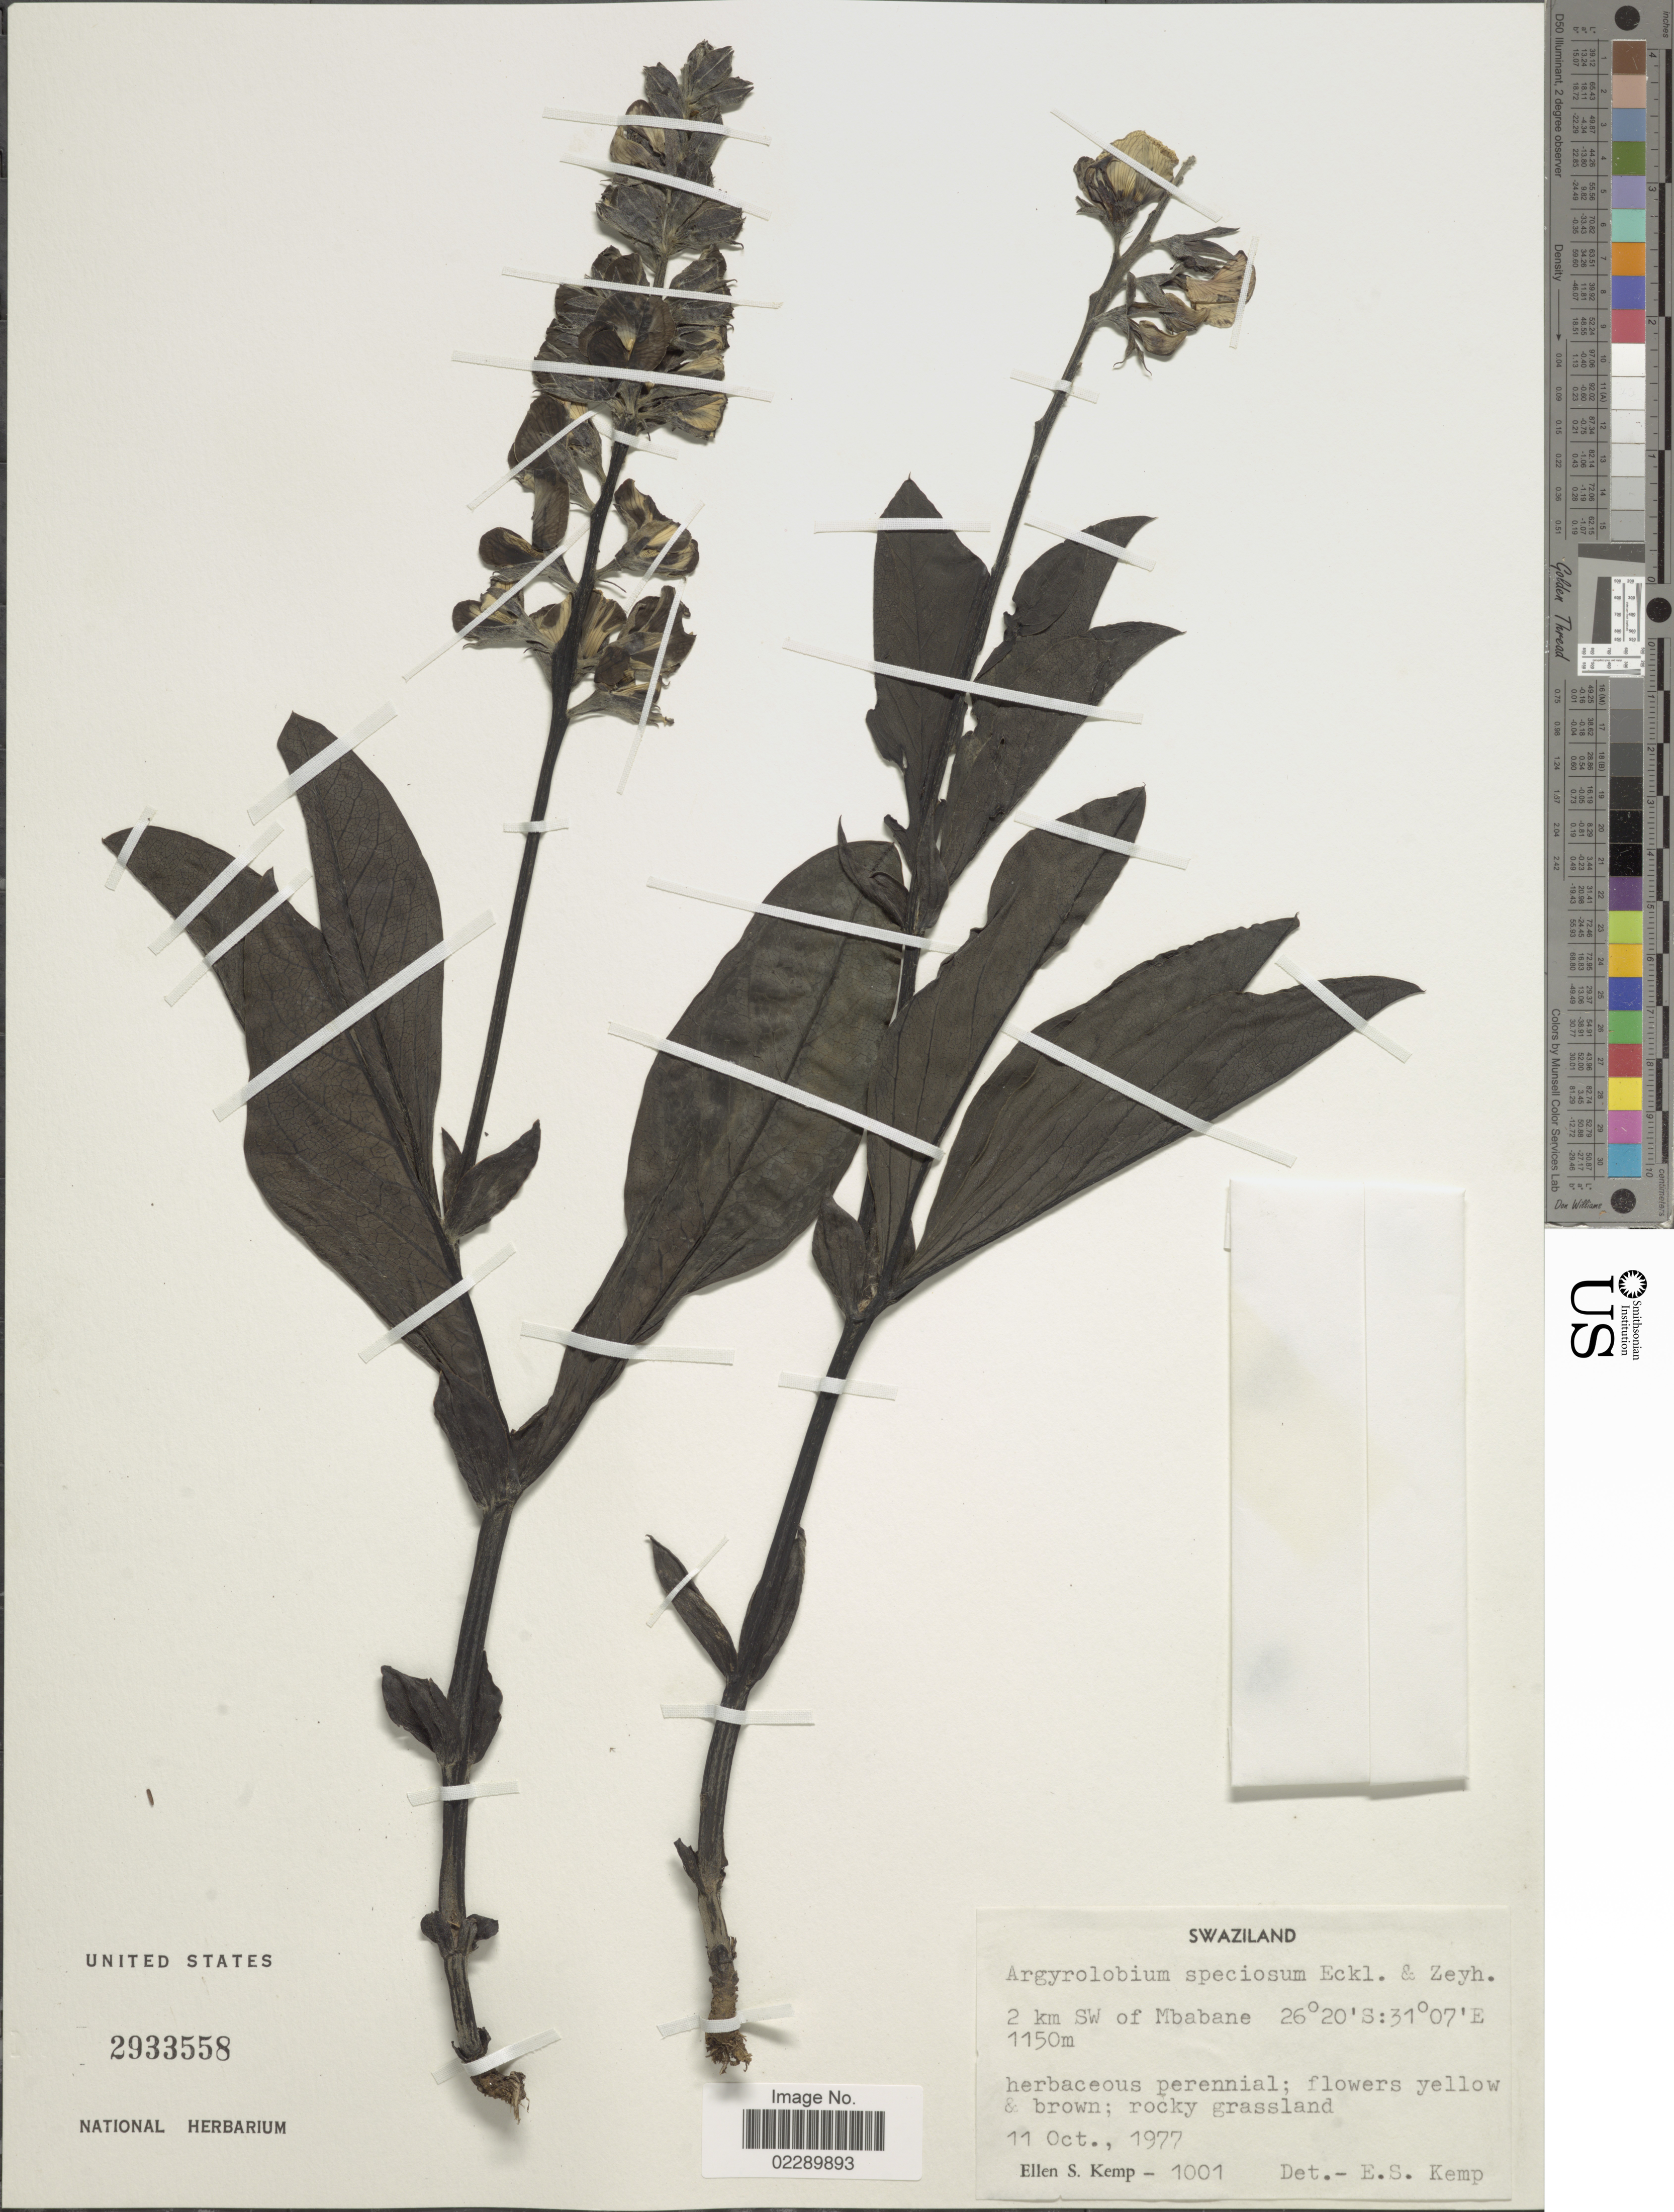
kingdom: Plantae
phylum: Tracheophyta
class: Magnoliopsida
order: Fabales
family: Fabaceae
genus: Argyrolobium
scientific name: Argyrolobium speciosum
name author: Eckl. & Zeyh.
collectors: E. S. Kemp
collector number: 1001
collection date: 1977-10-11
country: Eswatini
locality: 2 km SW of Mbabane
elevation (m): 1150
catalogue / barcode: US 2933558